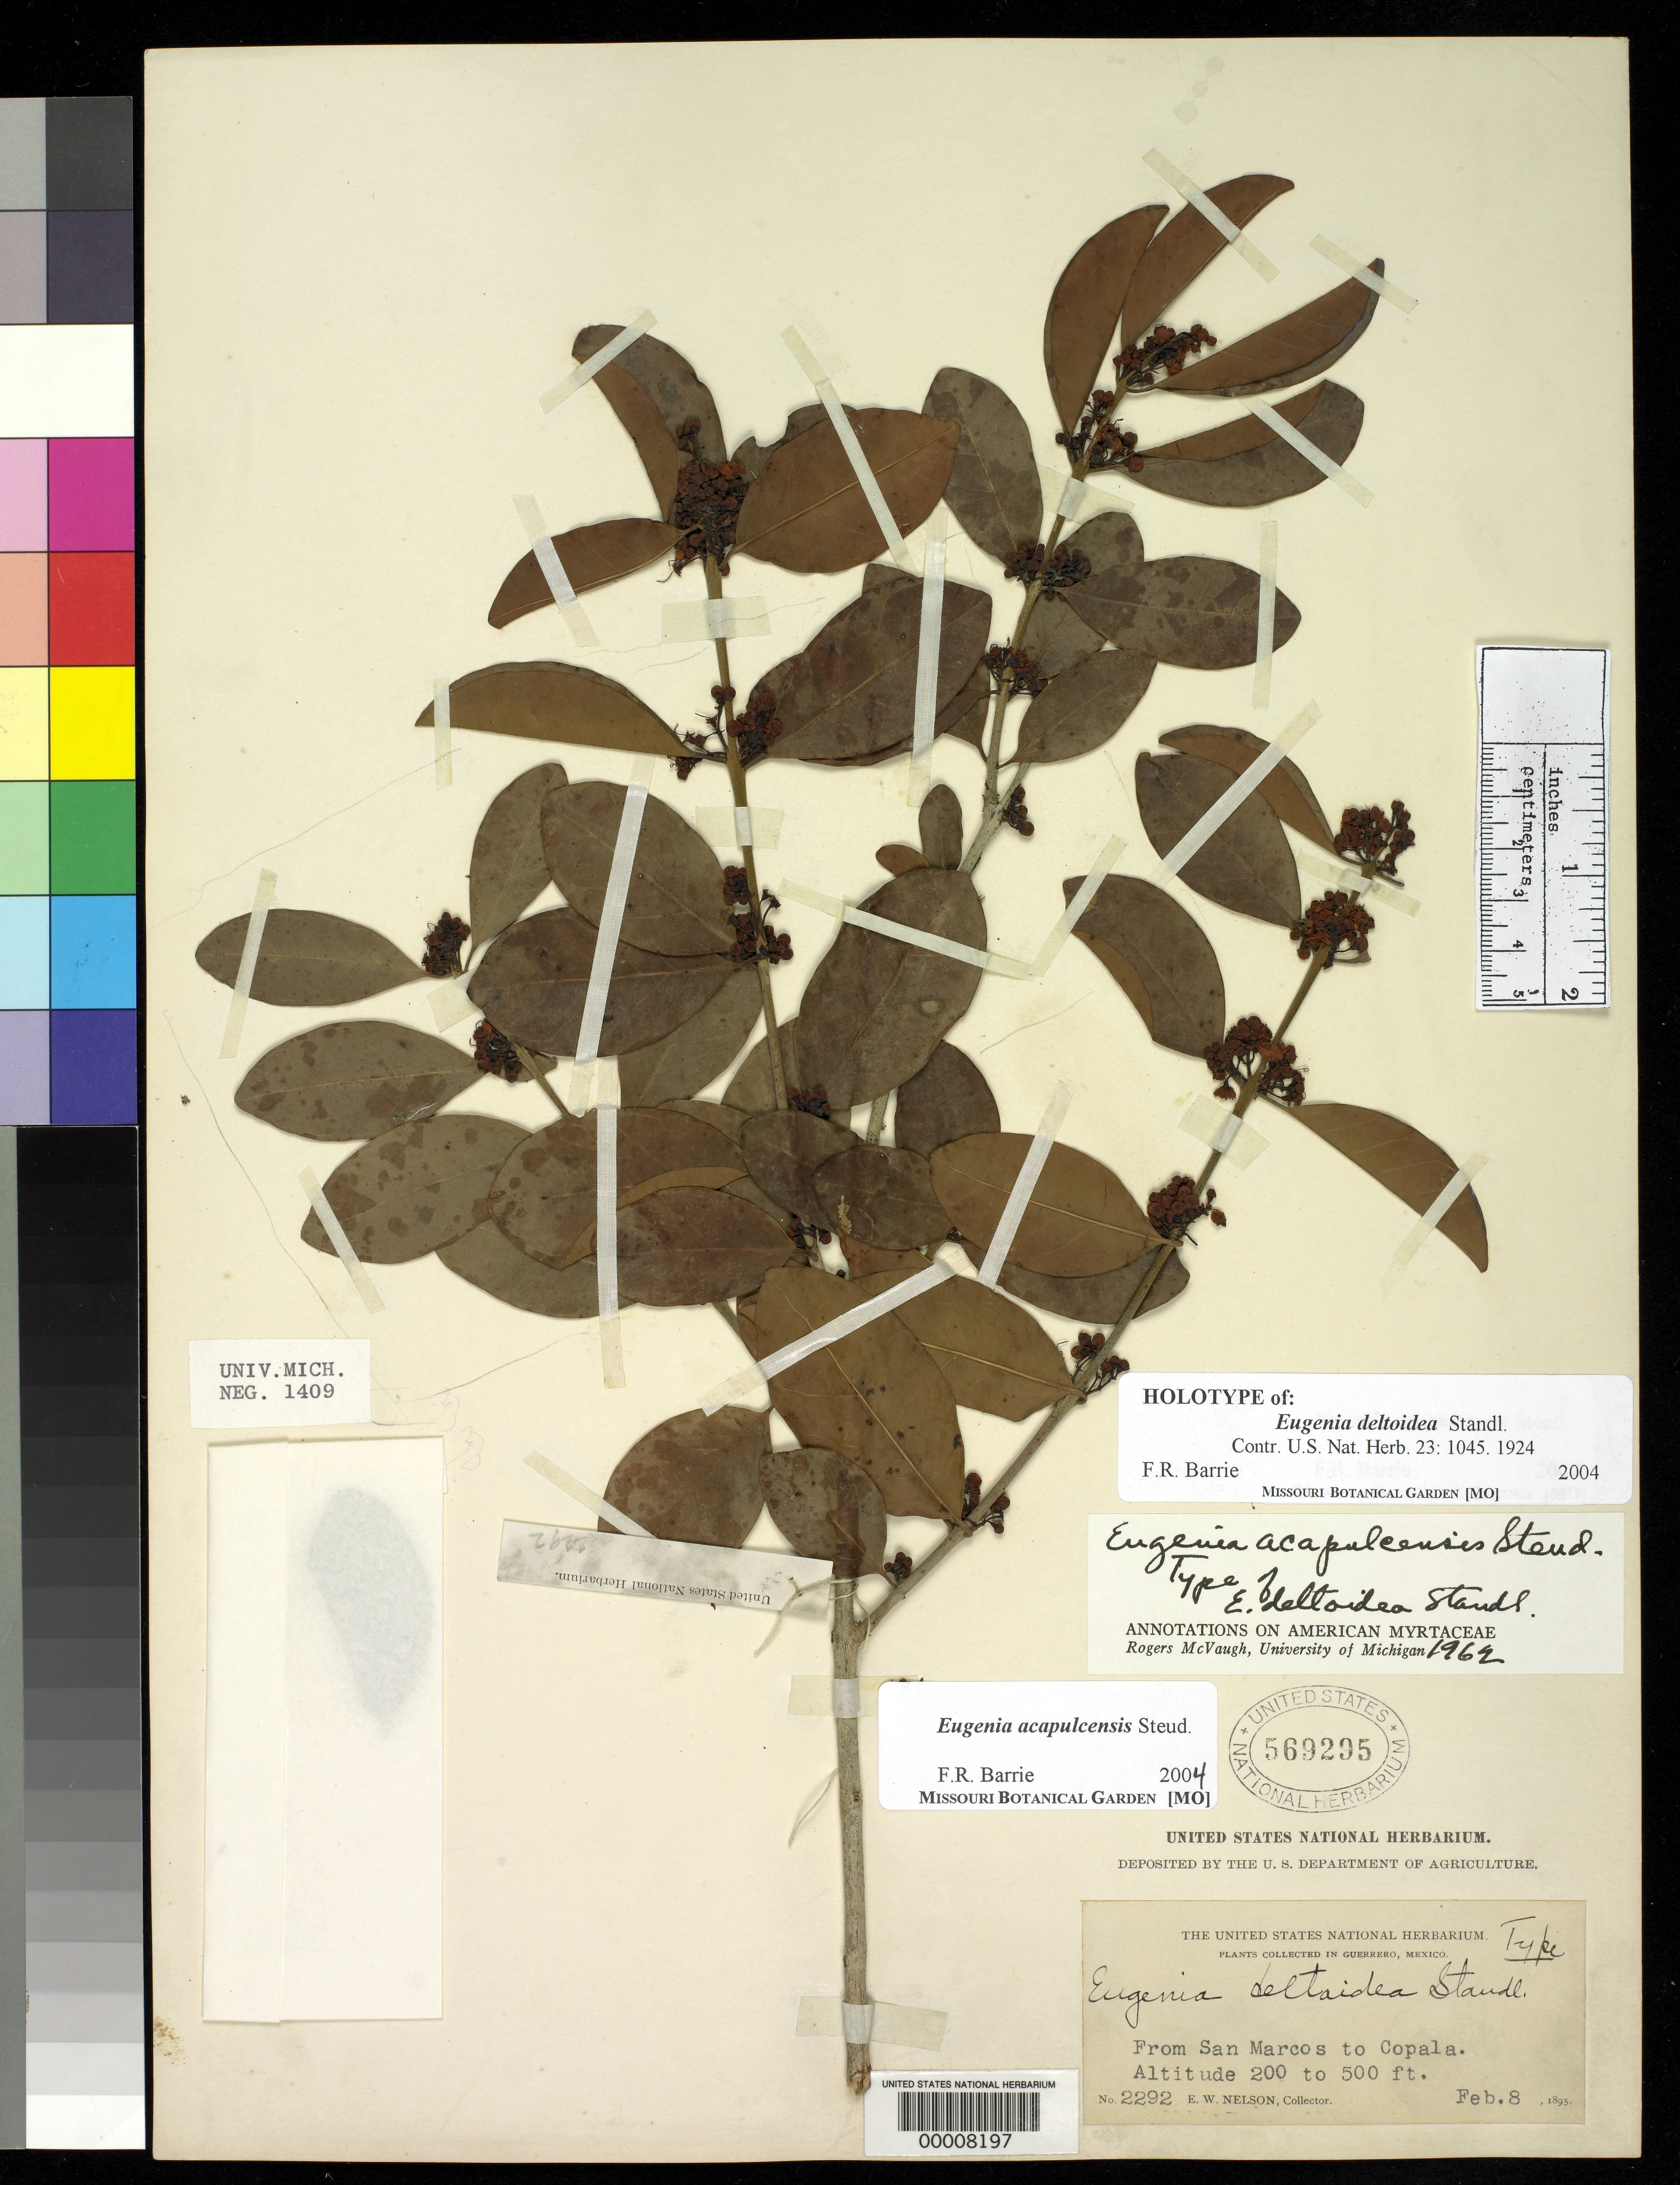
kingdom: Plantae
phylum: Tracheophyta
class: Magnoliopsida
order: Myrtales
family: Myrtaceae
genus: Eugenia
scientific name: Eugenia deltoidea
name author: Standl.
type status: Holotype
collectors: E. W. Nelson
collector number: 2292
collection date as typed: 08 Feb 1895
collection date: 1895-02-08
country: Mexico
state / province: Guerrero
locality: Between San Marcos and Copala.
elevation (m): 60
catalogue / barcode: US 569295